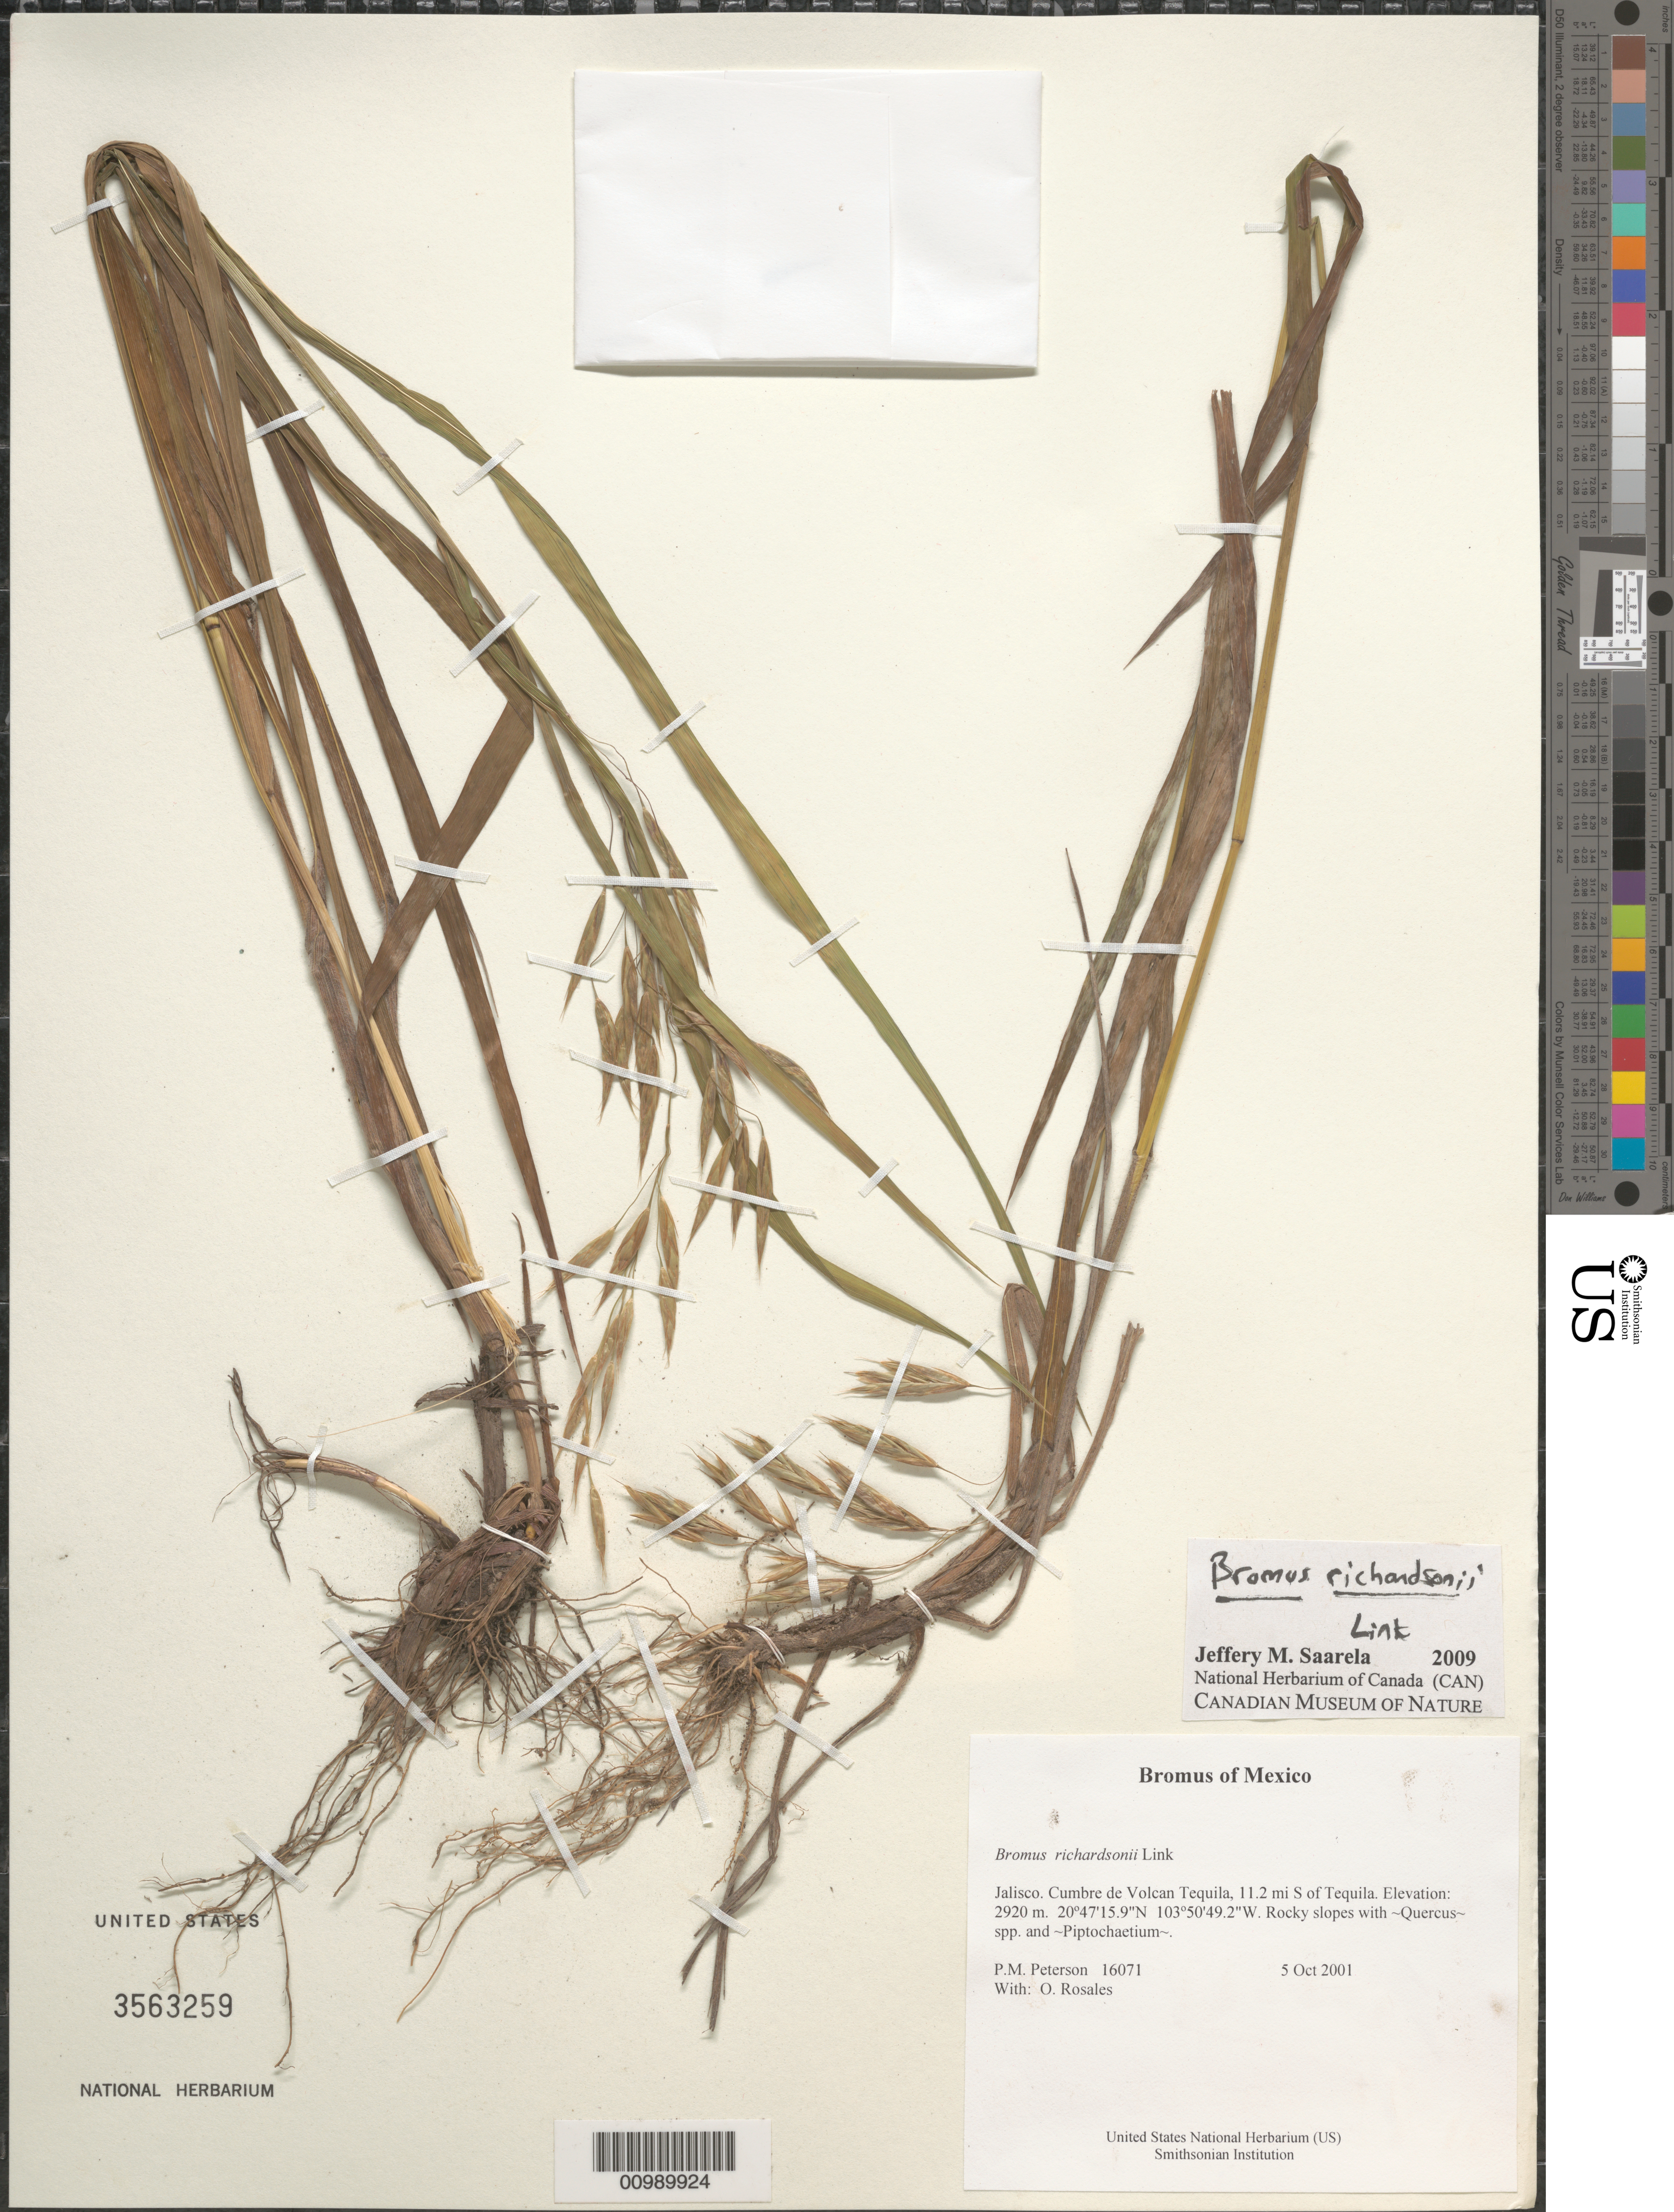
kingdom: Plantae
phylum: Tracheophyta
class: Liliopsida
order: Poales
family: Poaceae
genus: Bromus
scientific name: Bromus richardsonii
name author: Link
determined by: Saarela, J. M., (CAN), Canadian Museum of Nature (CANADA)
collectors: P. M. Peterson & O. Rosales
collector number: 16071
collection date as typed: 05 Oct 2001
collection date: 2001-10-05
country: Mexico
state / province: Jalisco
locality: Cumbre de Volcan Tequila, 11.2 mi S of Tequila.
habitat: Rocky slopes with ~Quercus~ spp. and ~Piptochaetium~.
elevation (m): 2920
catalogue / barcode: US 3563259